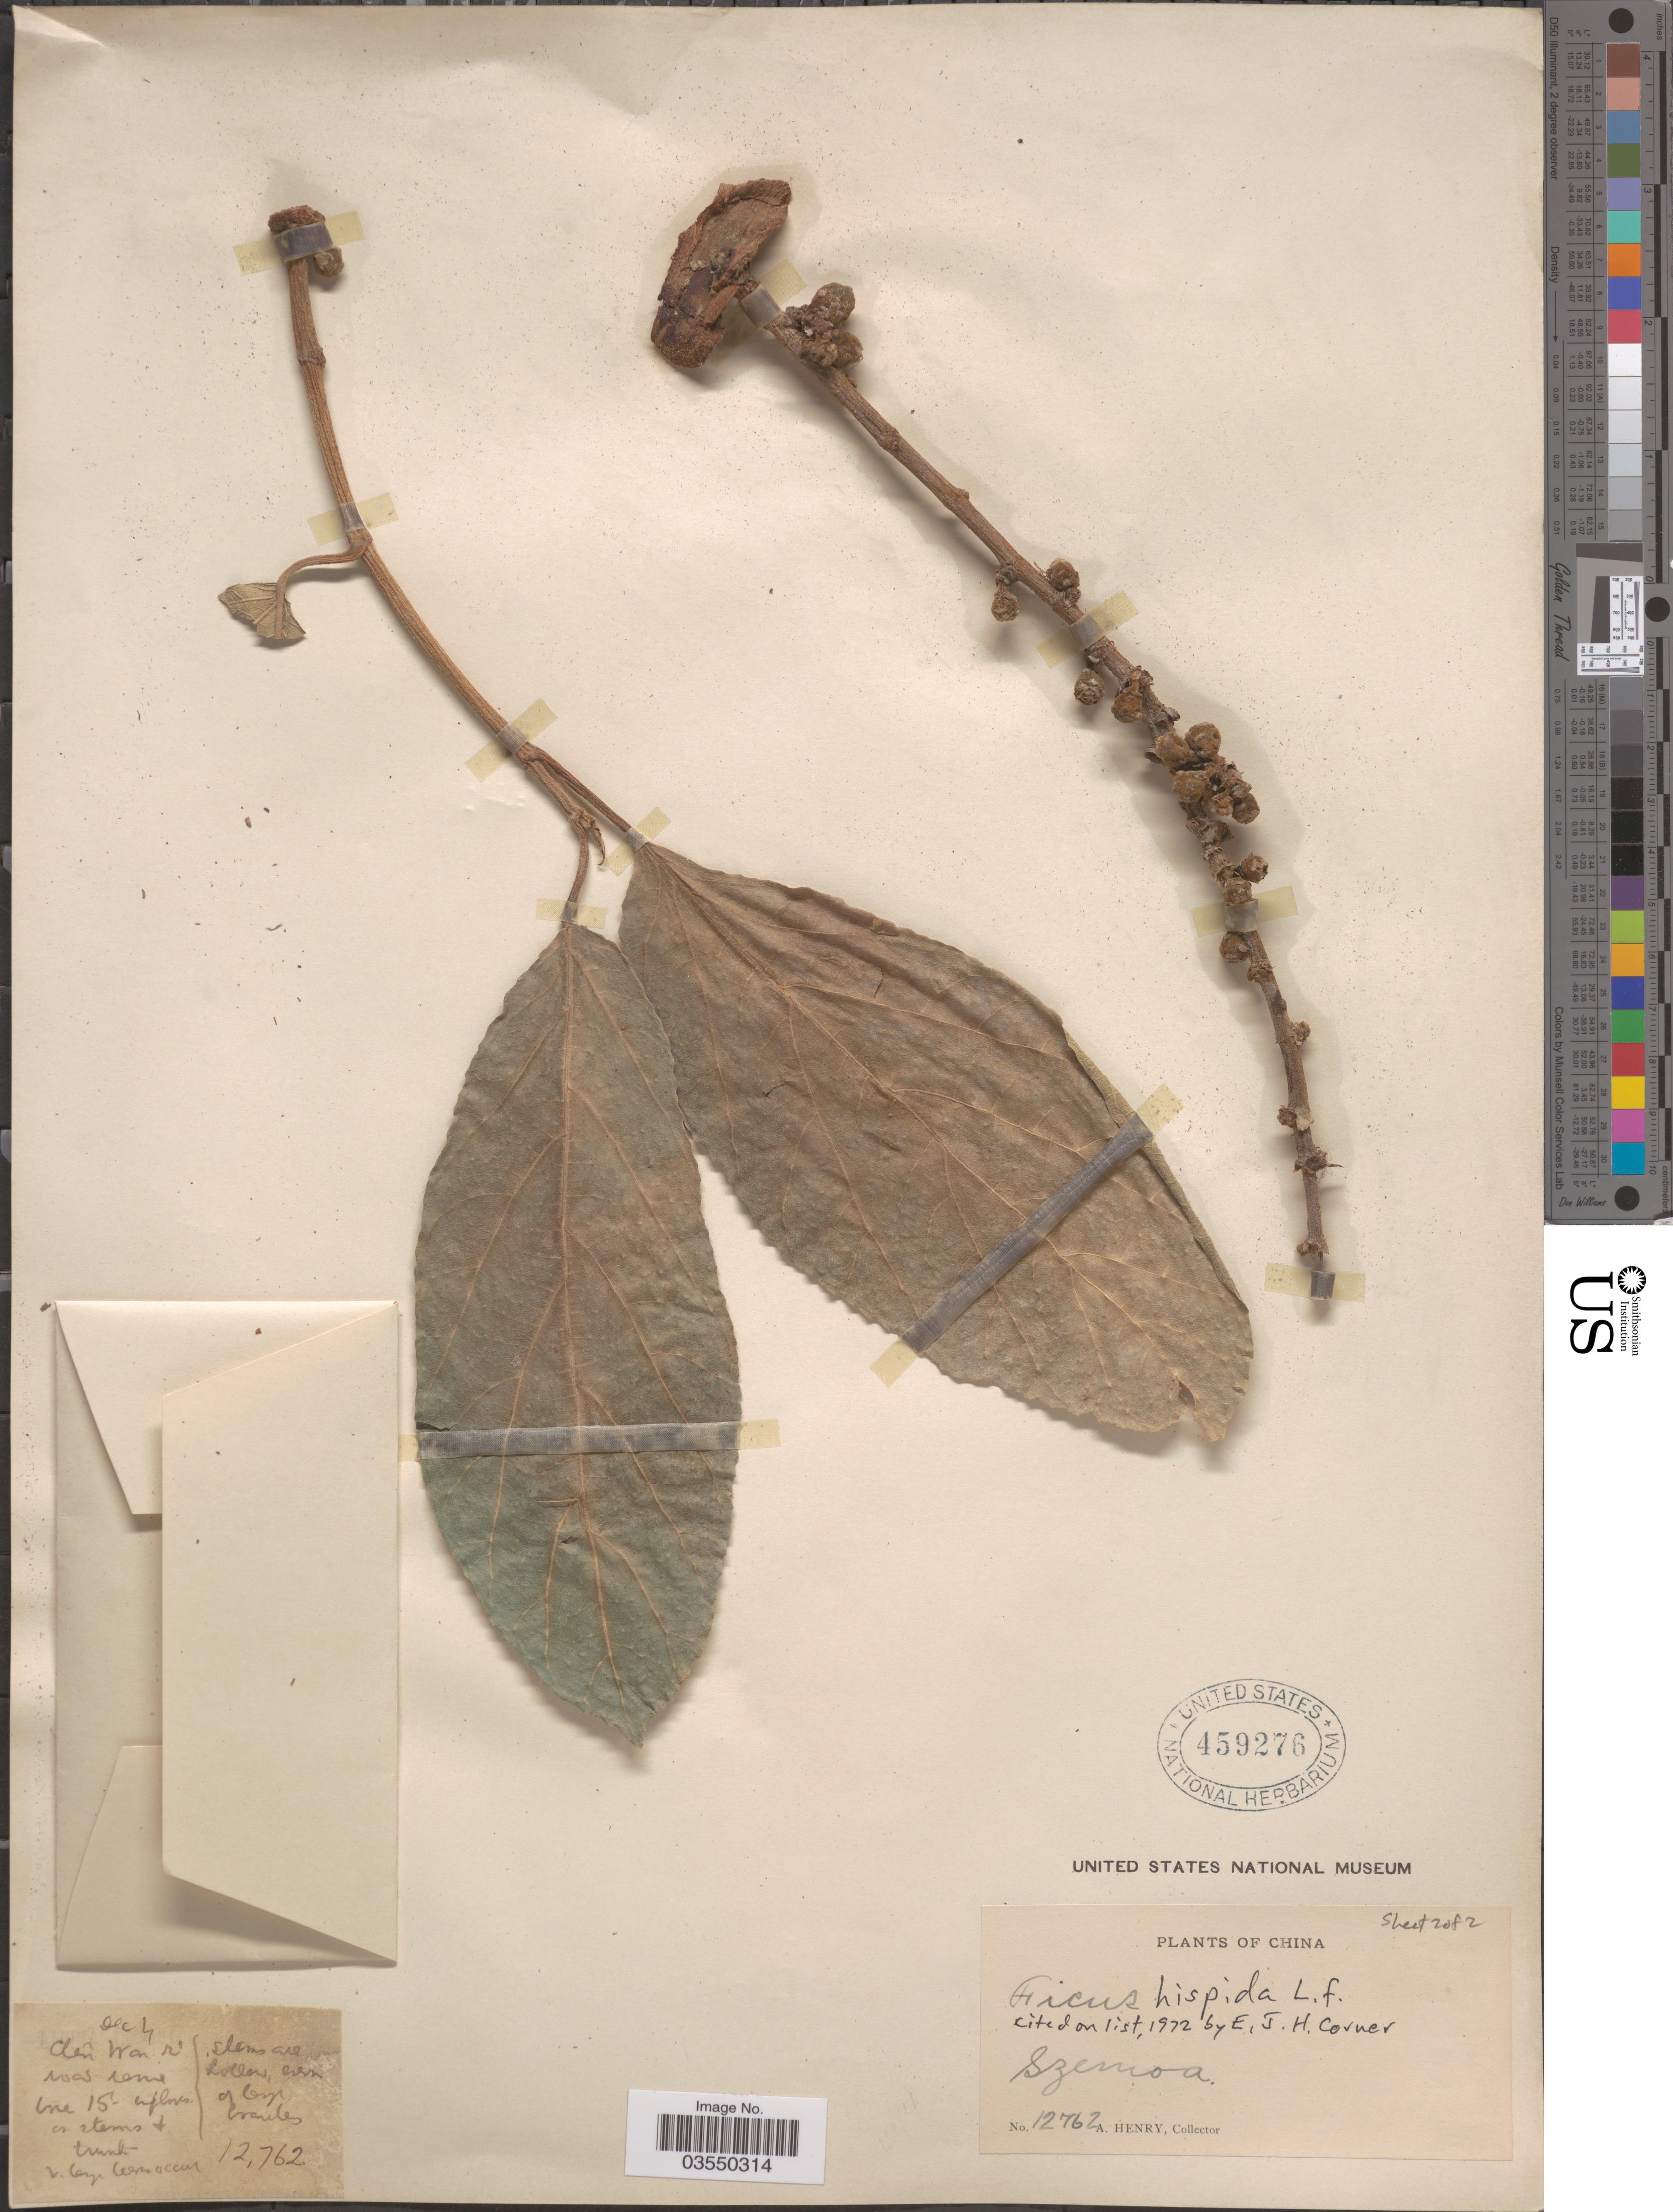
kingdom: Plantae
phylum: Tracheophyta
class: Magnoliopsida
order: Rosales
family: Moraceae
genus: Ficus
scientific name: Ficus hispida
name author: L. f.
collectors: A. Henry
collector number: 12762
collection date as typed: Transcribed d/m/y: /12/4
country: China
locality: Szemoa.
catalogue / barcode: US 459276